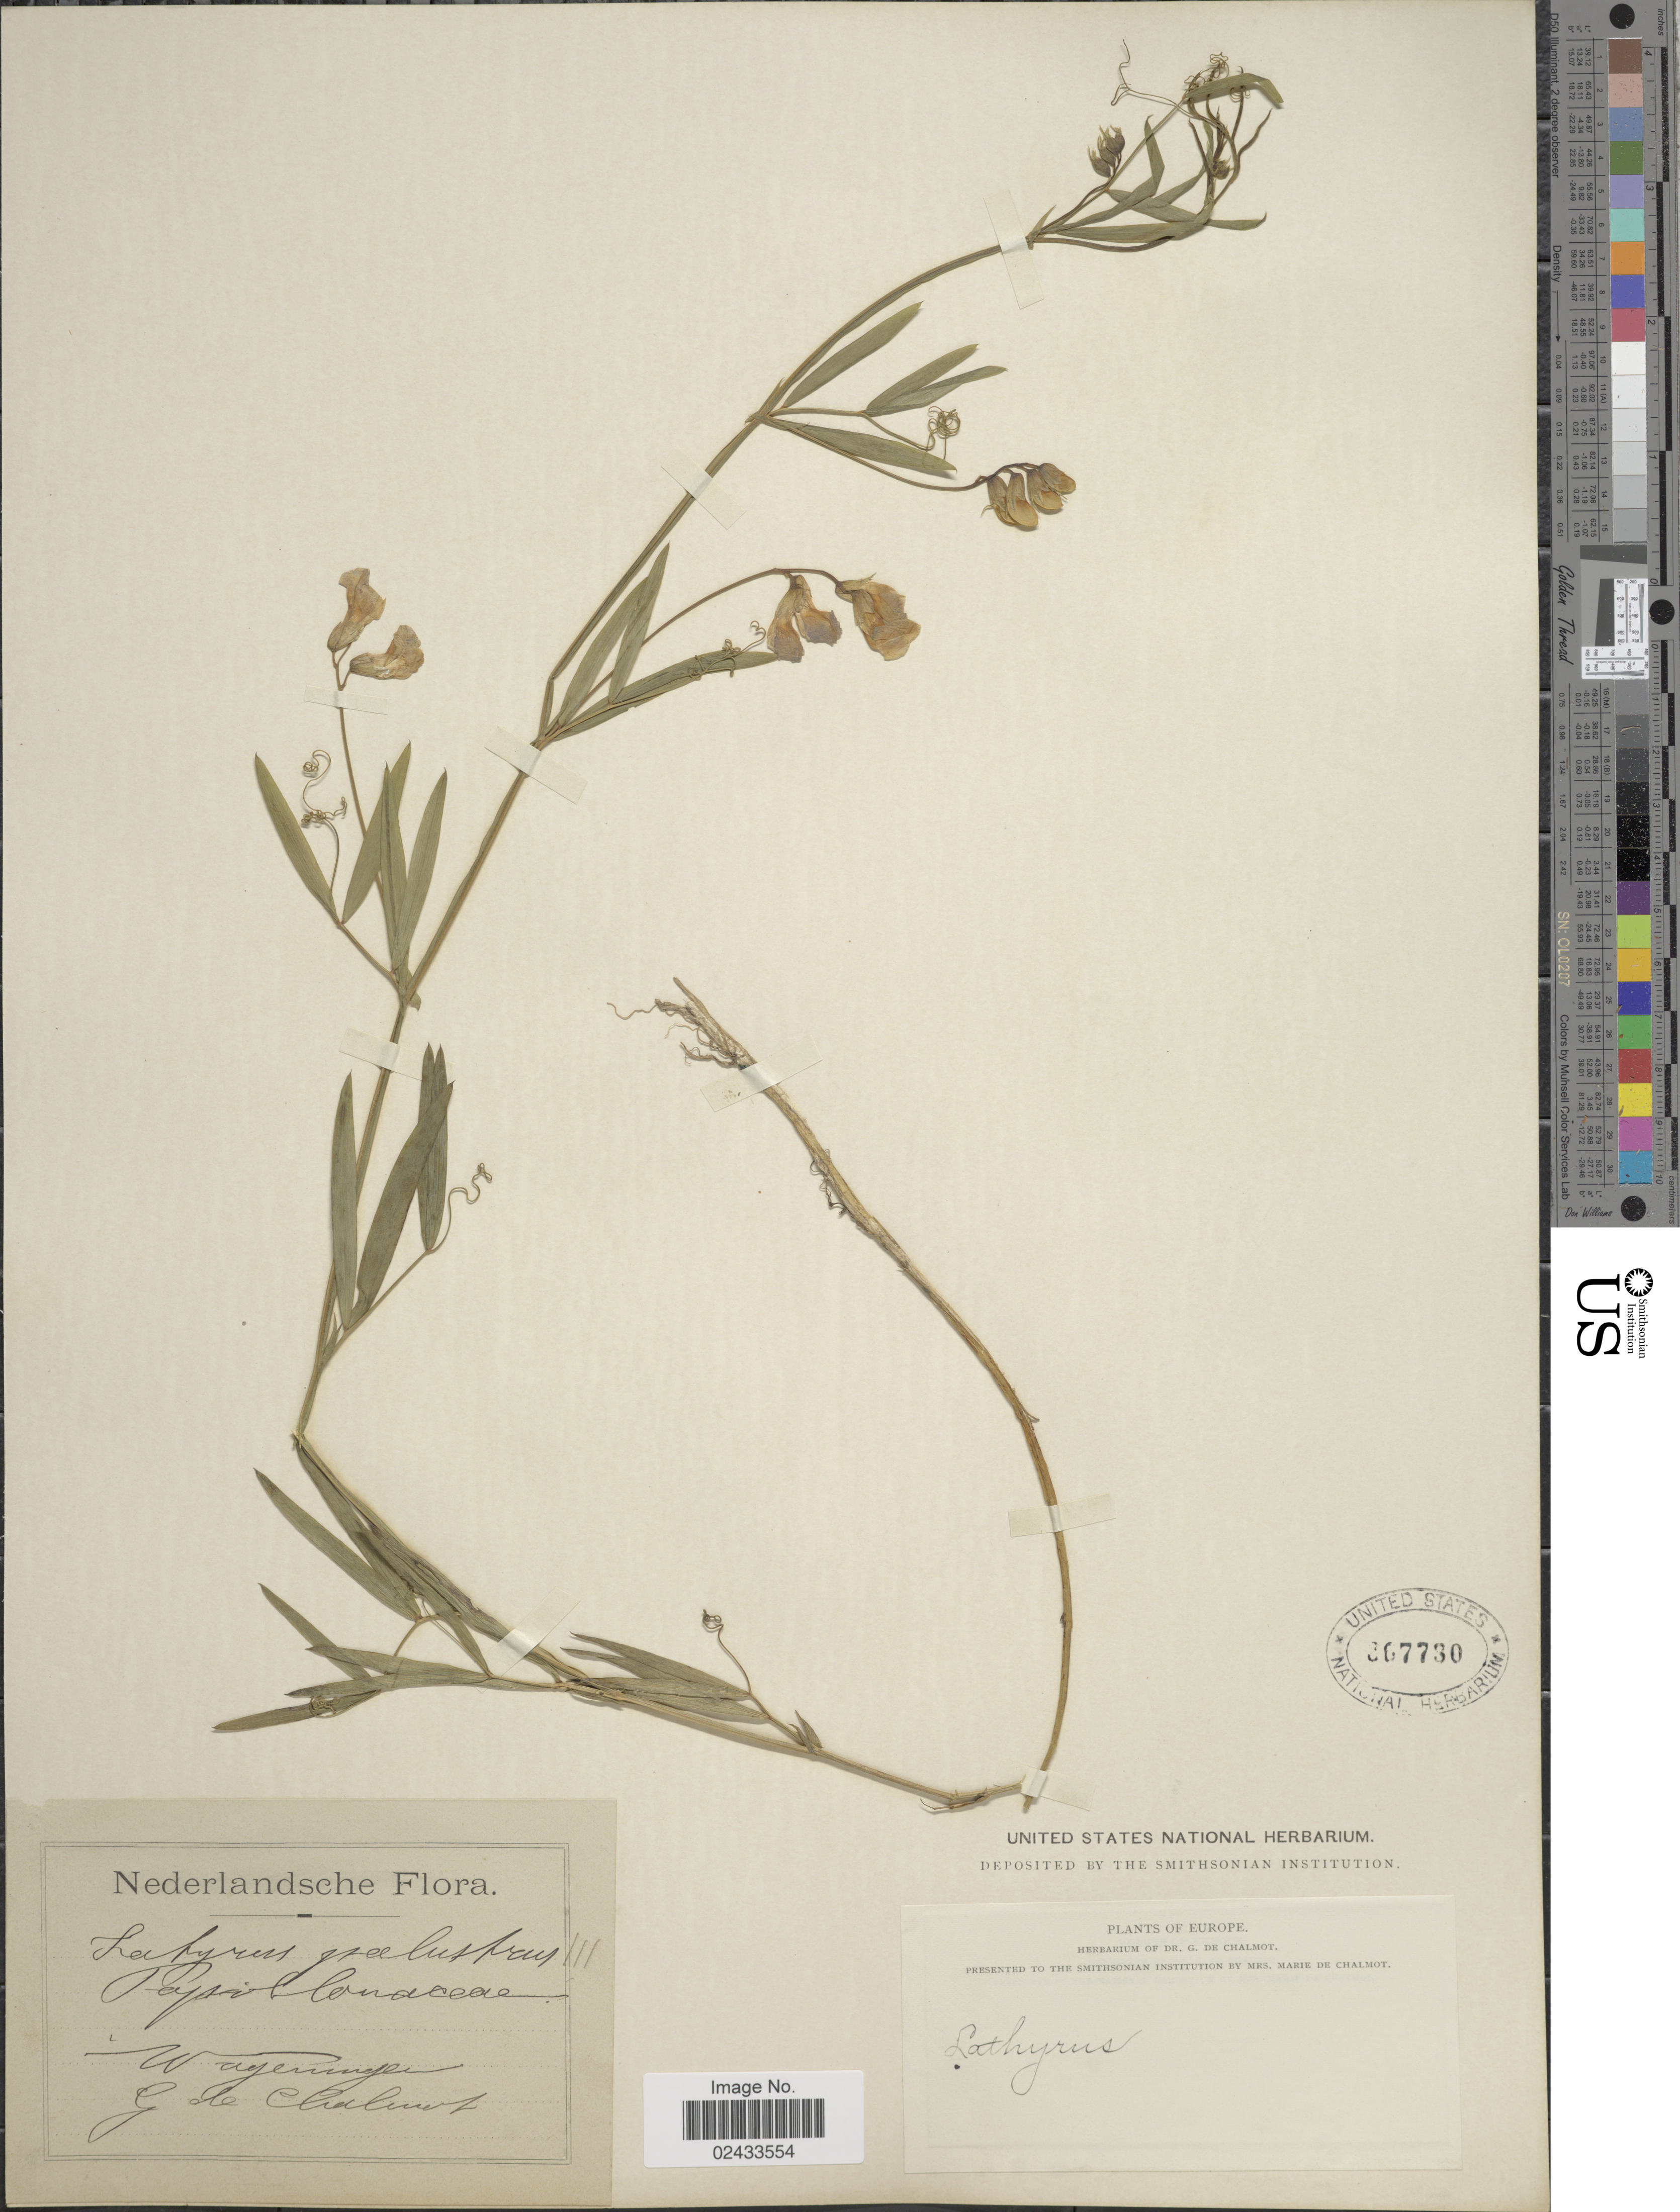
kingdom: Plantae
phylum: Tracheophyta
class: Magnoliopsida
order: Fabales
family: Fabaceae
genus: Lathyrus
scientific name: Lathyrus palustris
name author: L.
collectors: G. de Chalmot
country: Netherlands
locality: Neerlandsche,Wageningen.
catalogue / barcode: US 367730